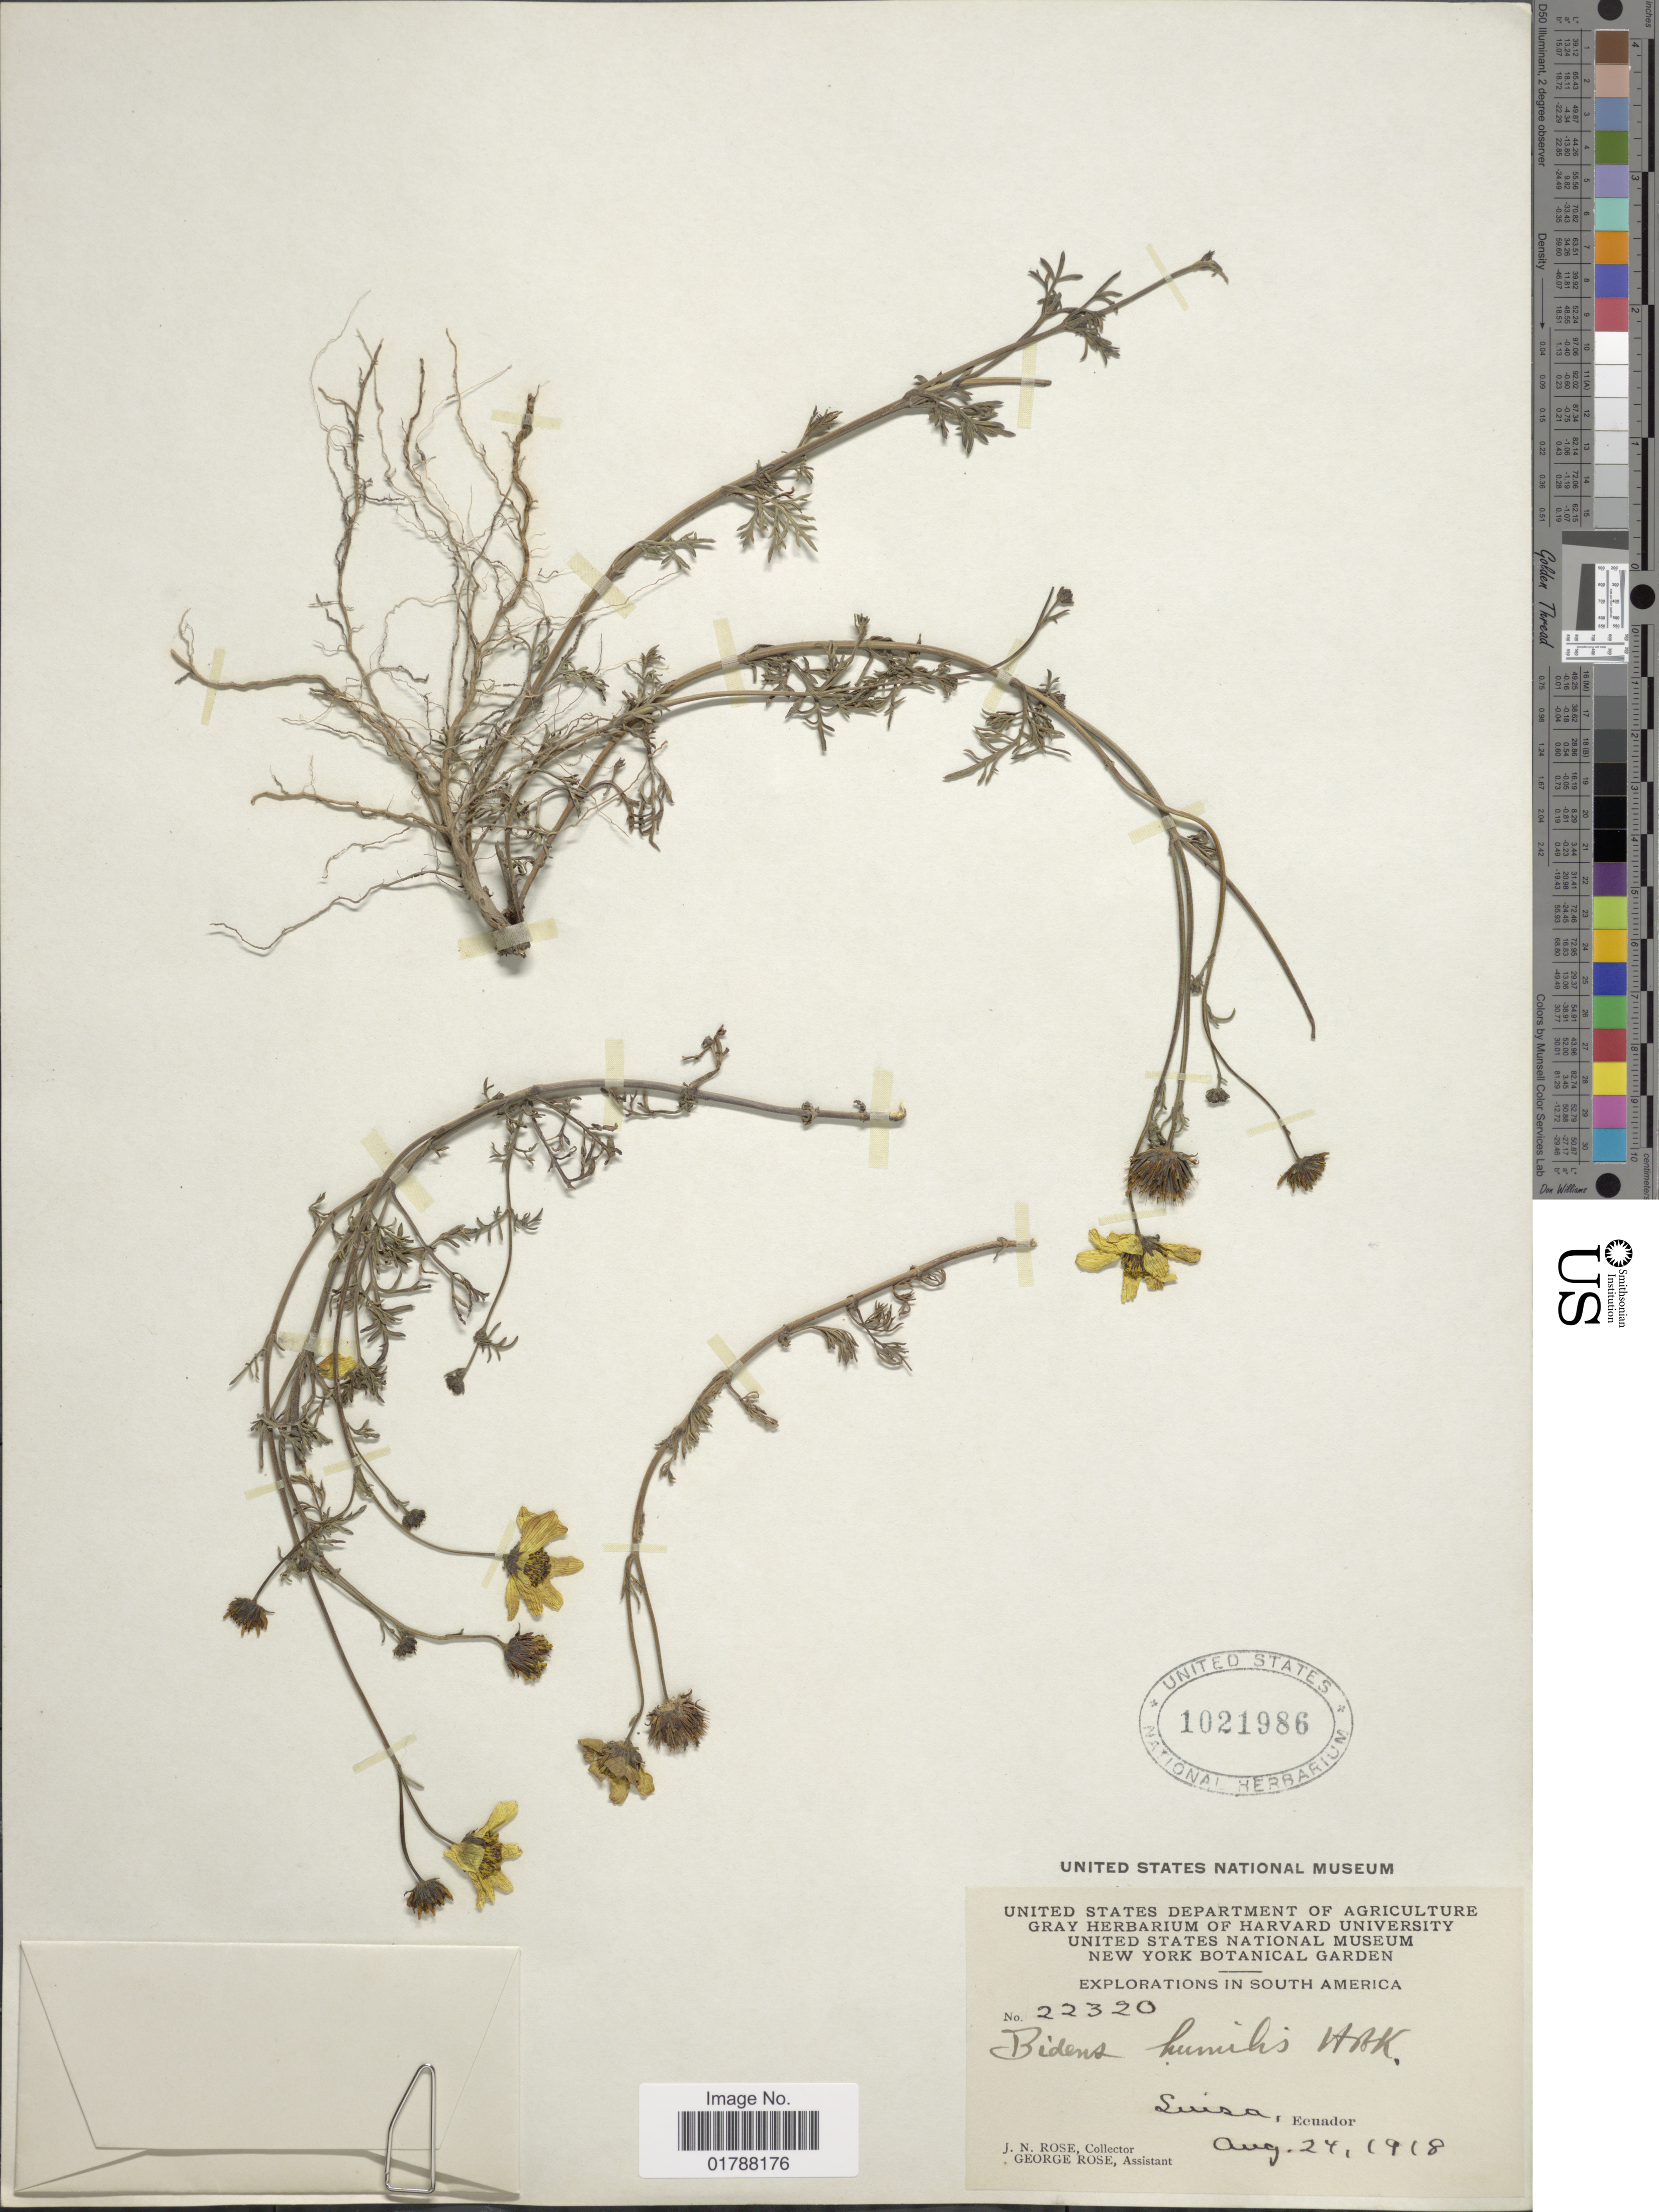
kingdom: Plantae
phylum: Tracheophyta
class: Magnoliopsida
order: Asterales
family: Asteraceae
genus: Bidens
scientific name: Bidens andicola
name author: Kunth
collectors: J. N. Rose & G. Rose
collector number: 22320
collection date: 1918-08-24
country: Ecuador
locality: Luisa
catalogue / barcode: US 1021986